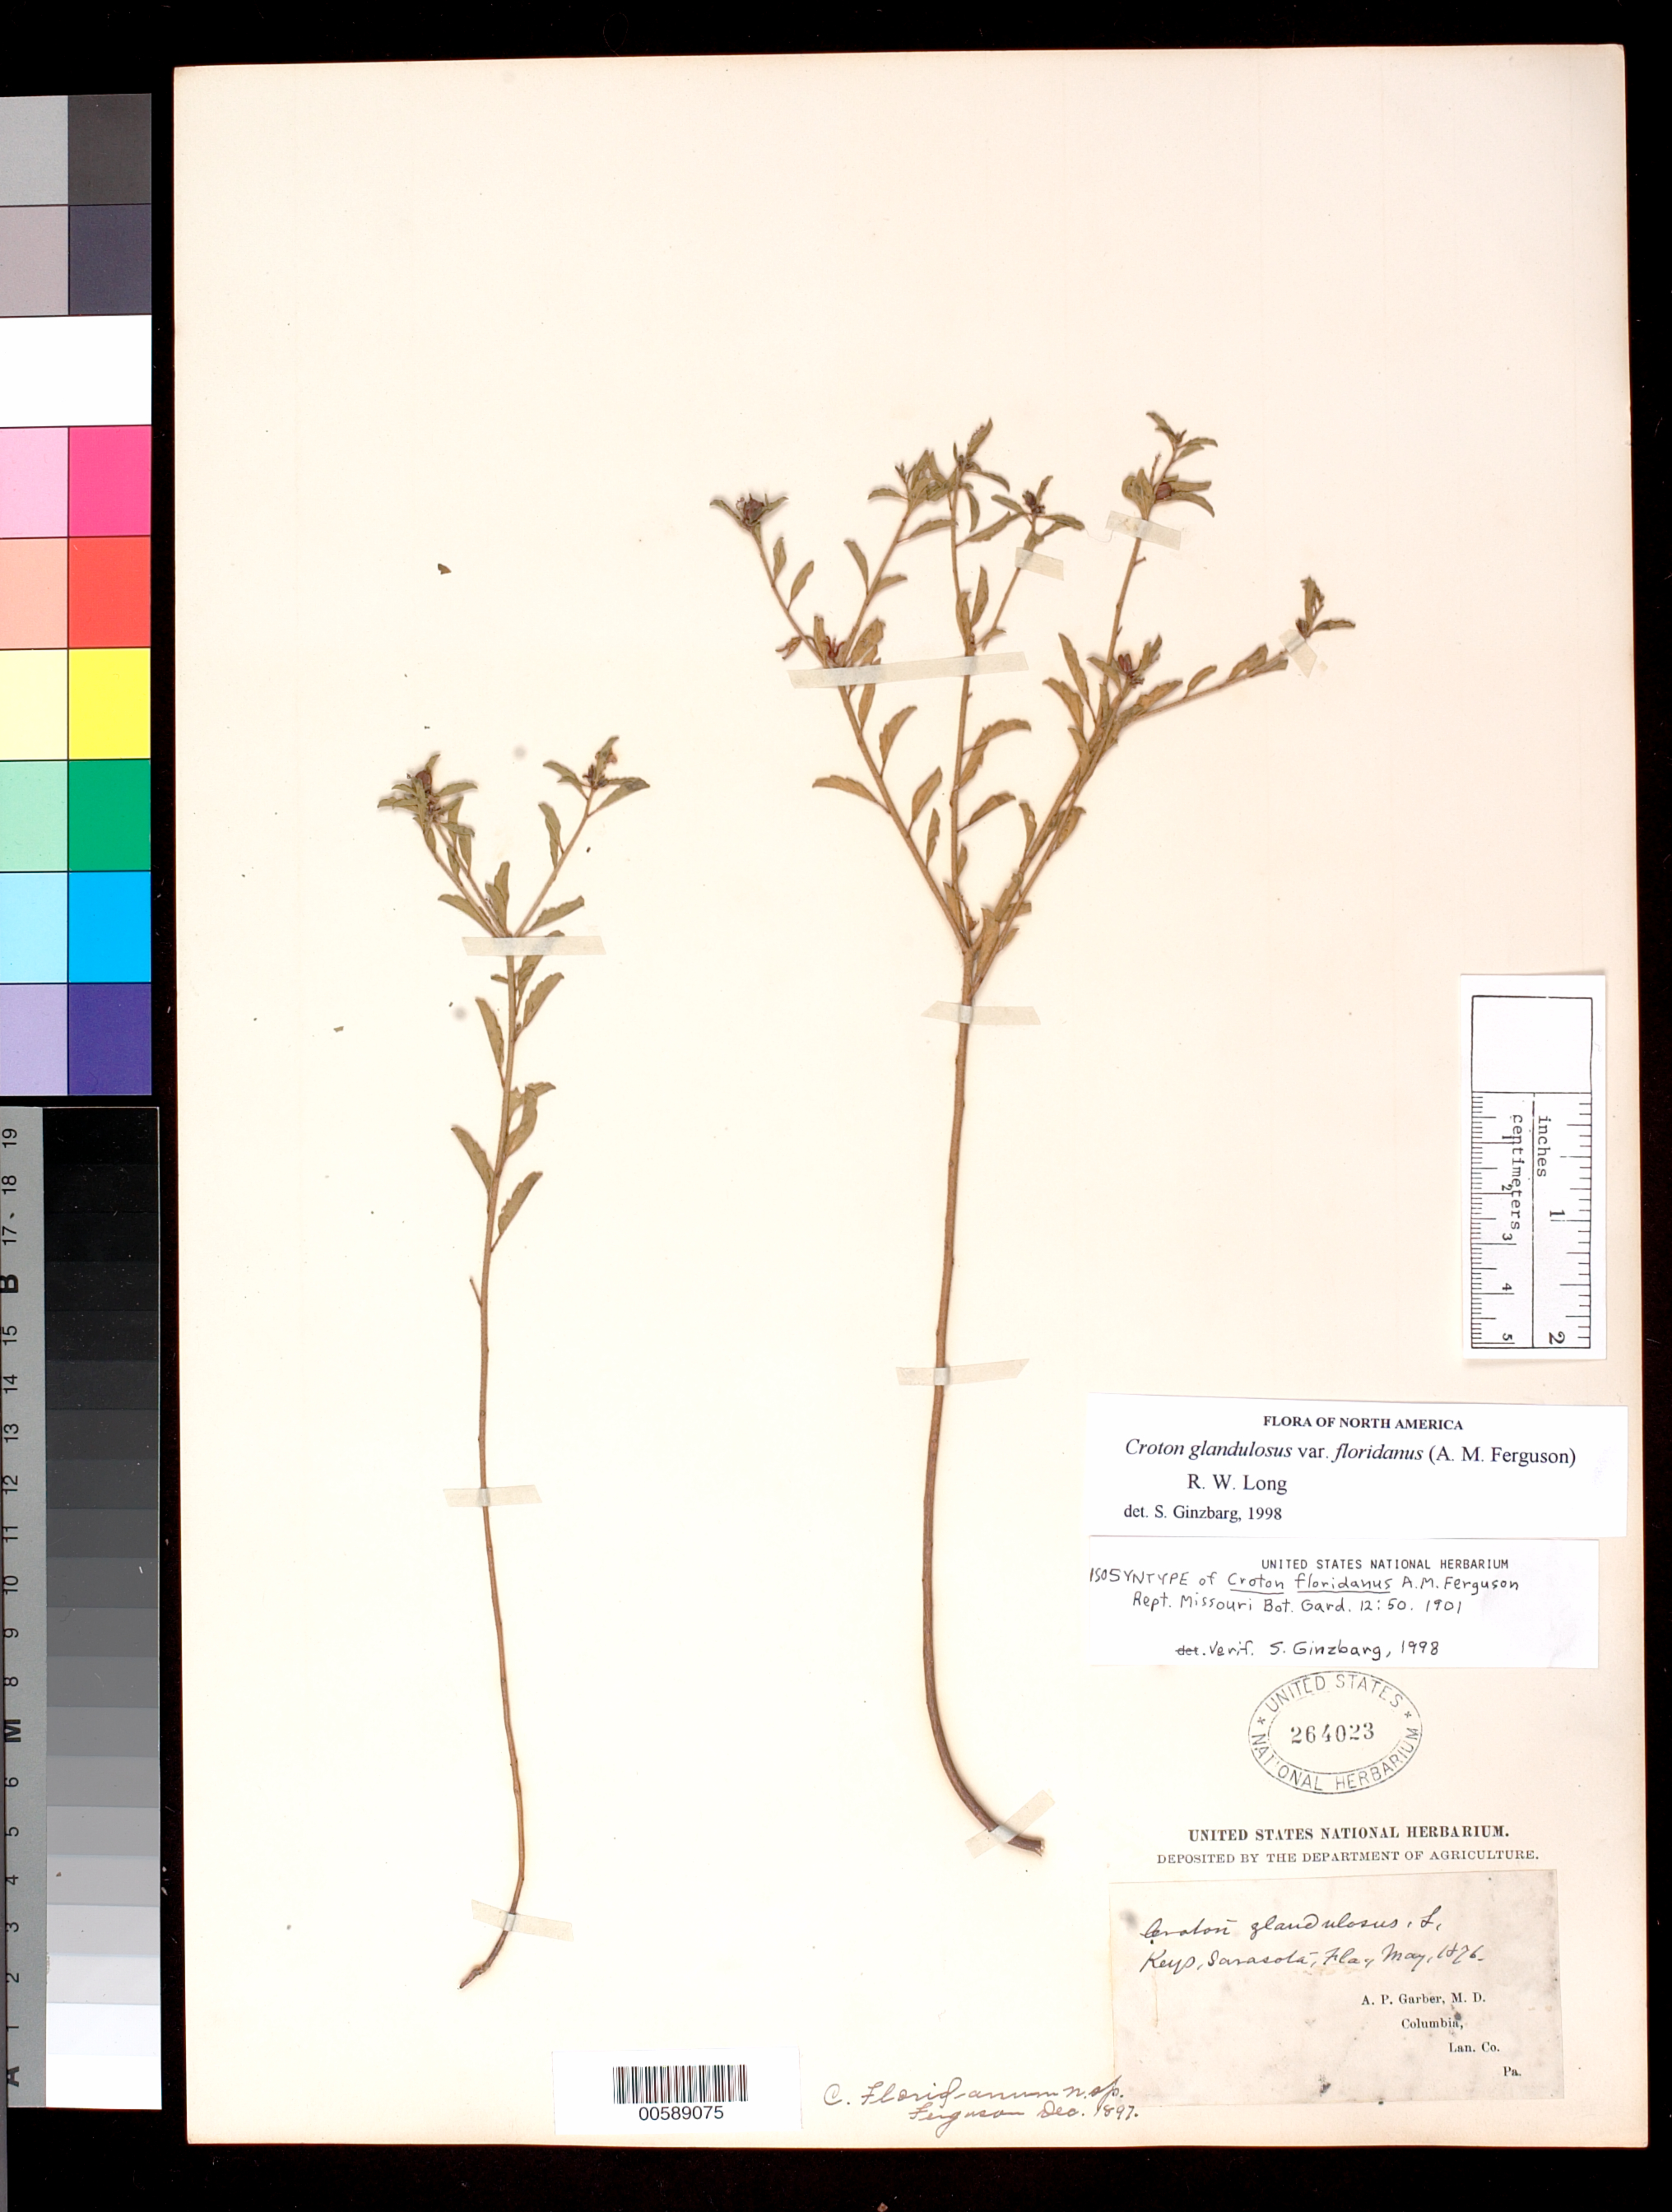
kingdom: Plantae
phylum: Tracheophyta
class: Magnoliopsida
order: Malpighiales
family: Euphorbiaceae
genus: Croton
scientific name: Croton floridanus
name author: A.M. Ferguson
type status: Isosyntype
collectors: A. P. Garber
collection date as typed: May 1876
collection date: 1876-05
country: United States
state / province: Florida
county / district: Monroe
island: Sarasota Key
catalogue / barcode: US 264023